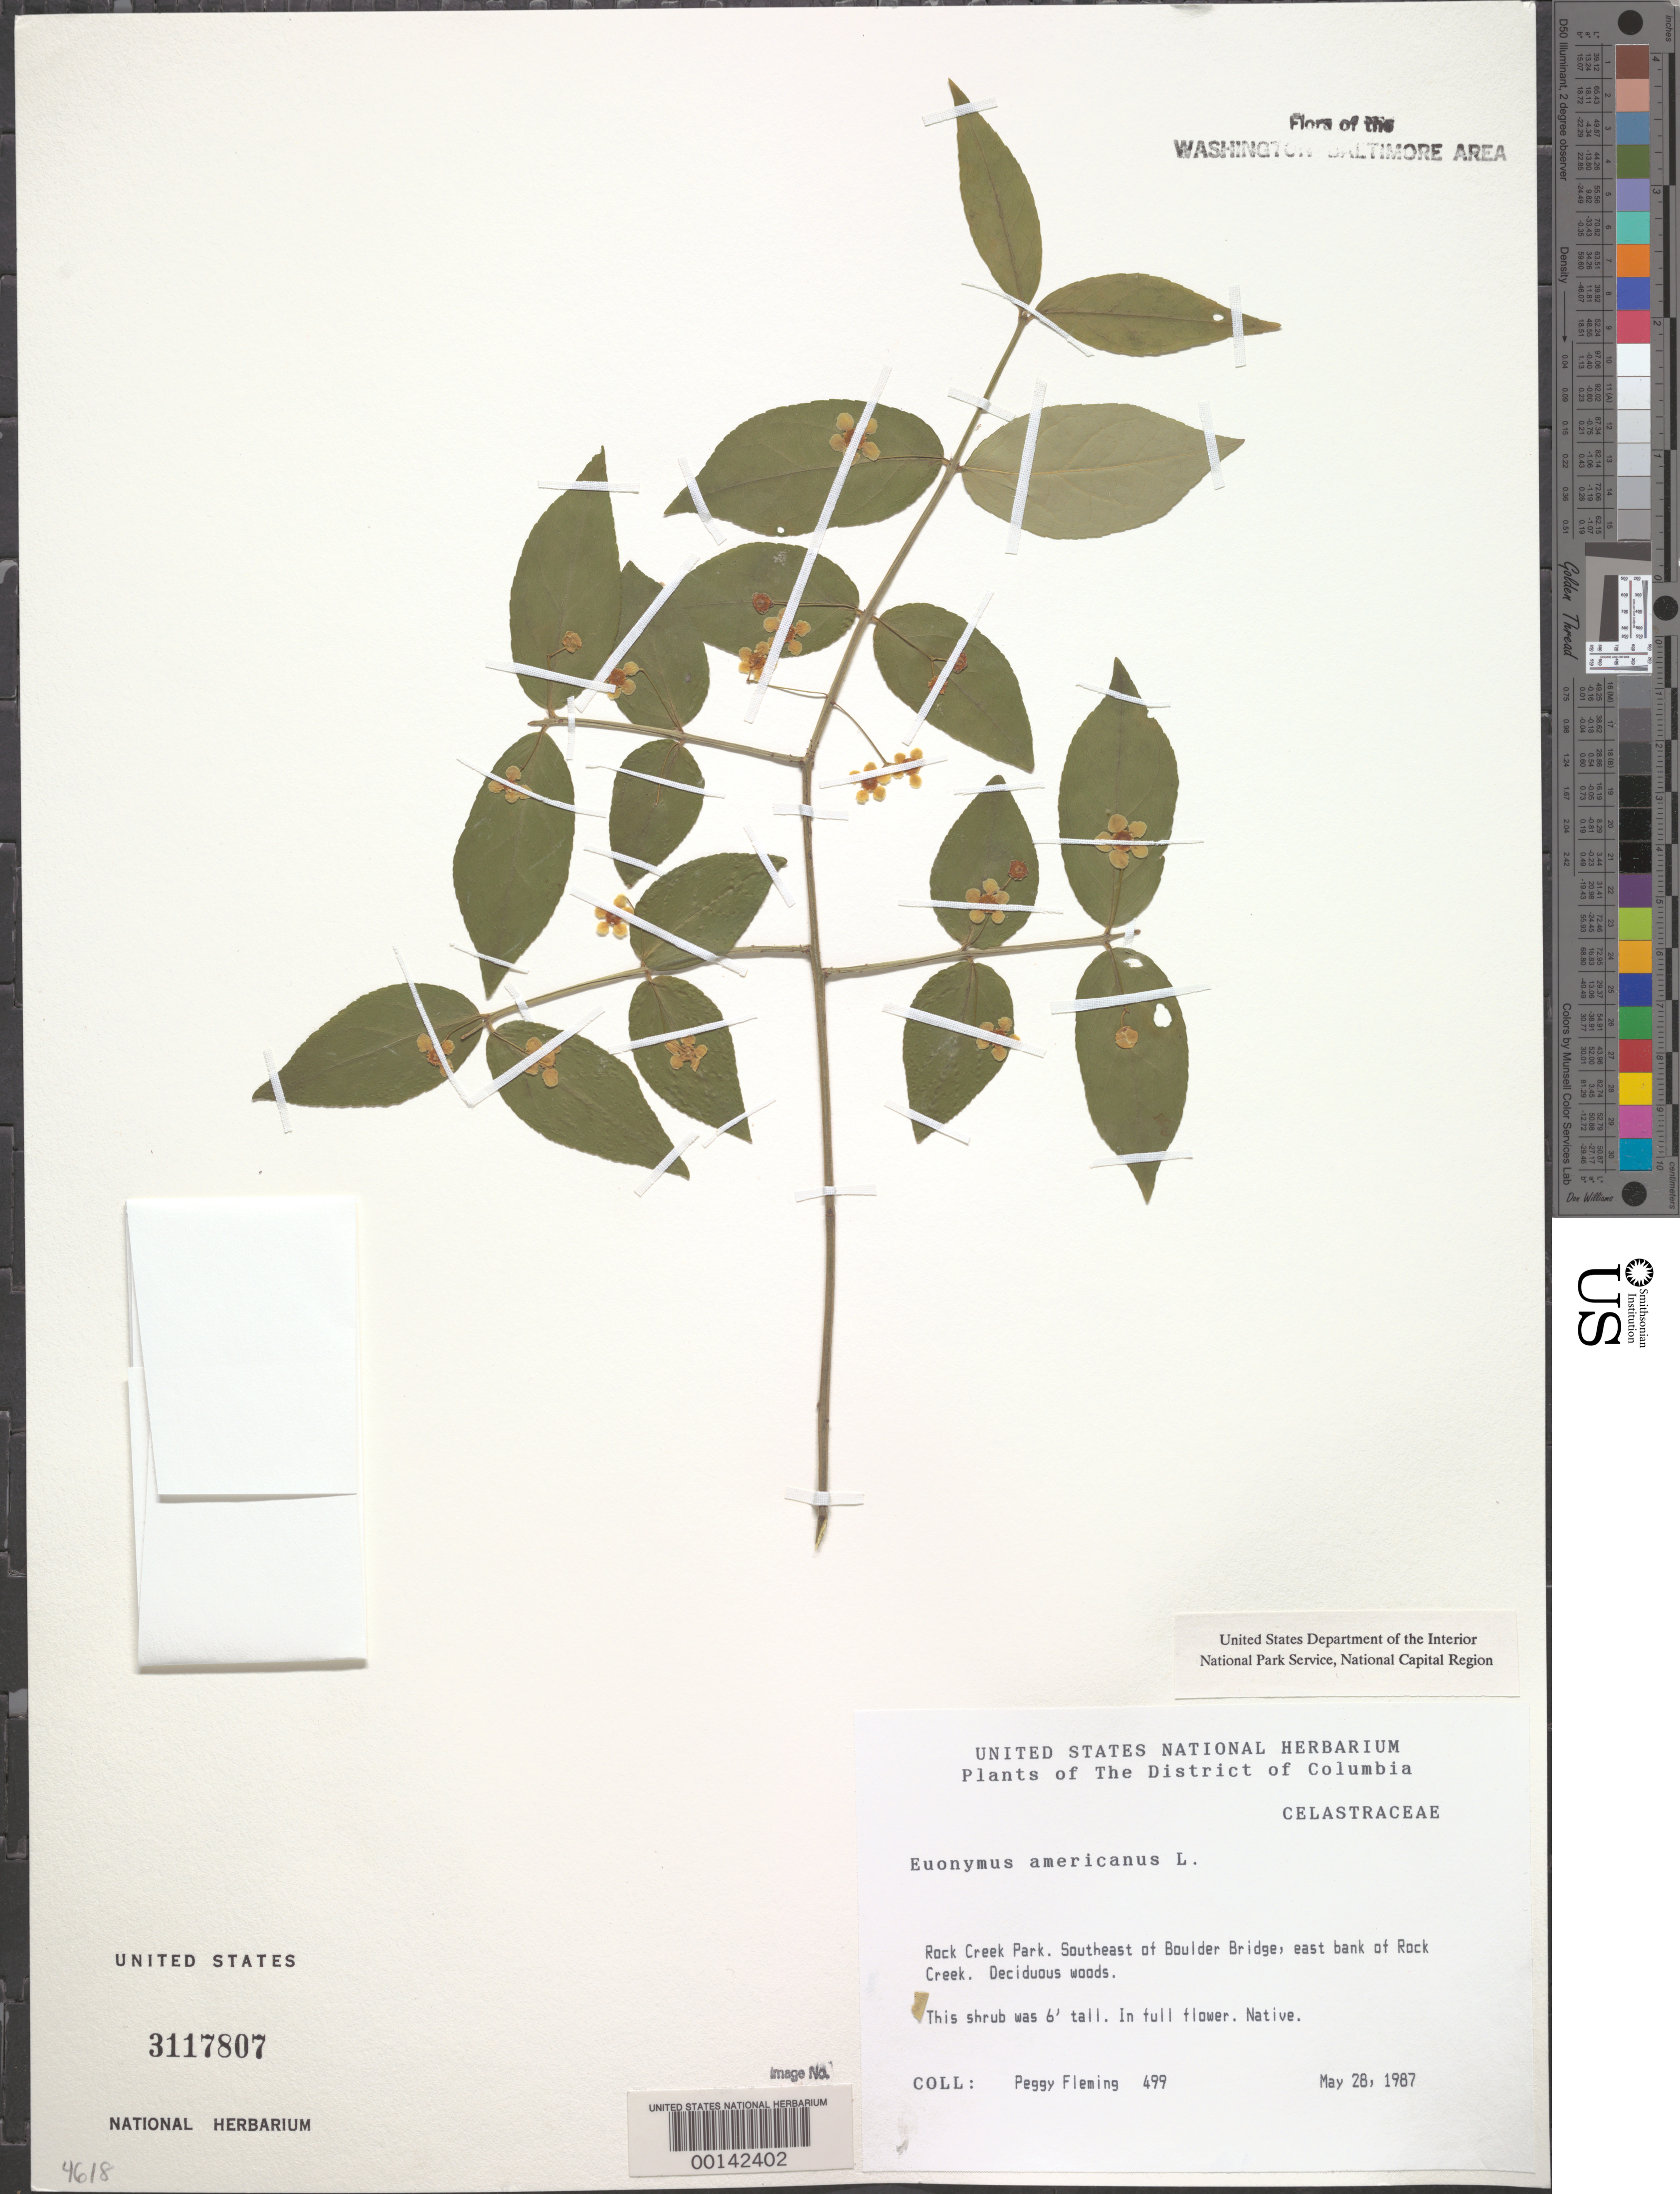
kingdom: Plantae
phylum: Tracheophyta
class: Magnoliopsida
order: Celastrales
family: Celastraceae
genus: Euonymus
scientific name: Euonymus americanus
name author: L.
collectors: P. Fleming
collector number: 499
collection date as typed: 28 May 1987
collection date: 1987-05-28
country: United States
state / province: District of Columbia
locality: Rock Creek Park. southeast of Boulder Bridge, east bank of Rock Creek. Rock Creek Park and Vicinity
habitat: Deciduous woods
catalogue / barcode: US 3117807